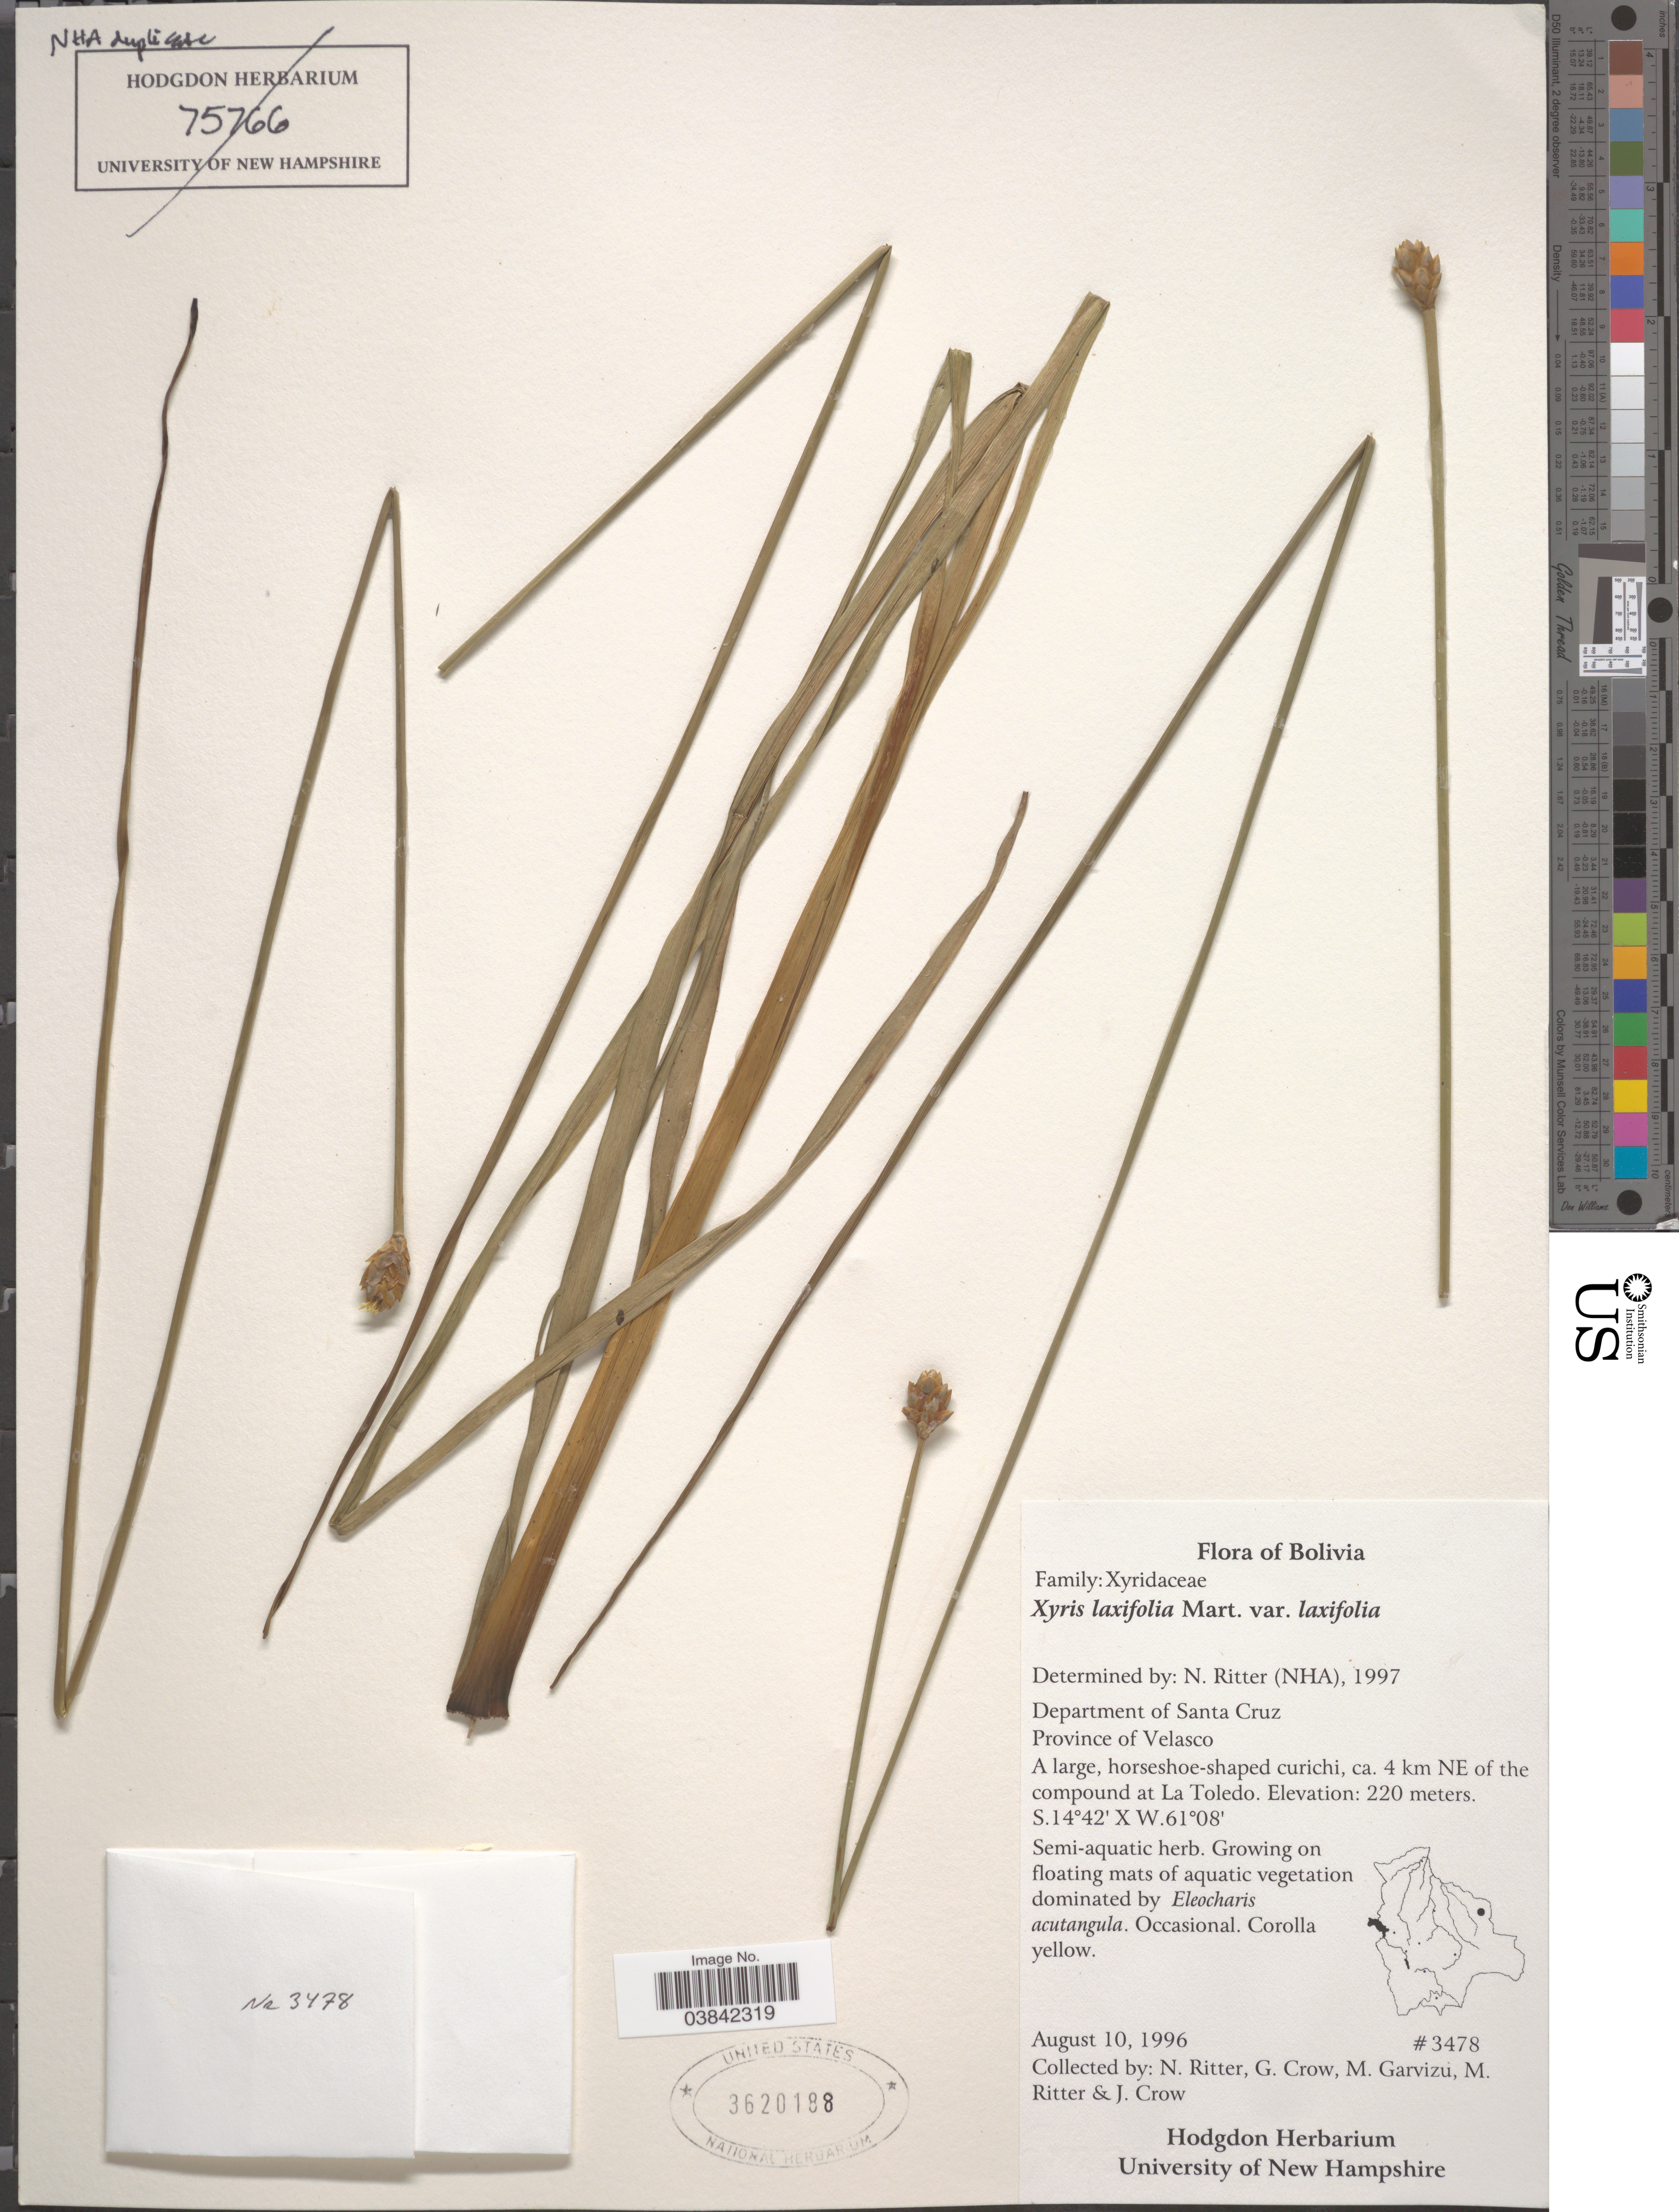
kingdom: Plantae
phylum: Tracheophyta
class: Liliopsida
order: Poales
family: Xyridaceae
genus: Xyris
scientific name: Xyris laxifolia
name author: Mart.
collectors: N. Ritter, G. Crow, M. Garvizu, M. Ritter & J. Crow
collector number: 3478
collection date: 1996-08-10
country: Bolivia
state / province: Santa Cruz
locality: Department of Santa Cruz. Province of Velasco. A large, horseshoe-shaped curichi, ca. 4 km NE of the compound at La Toledo.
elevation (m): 220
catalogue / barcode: US 3620188